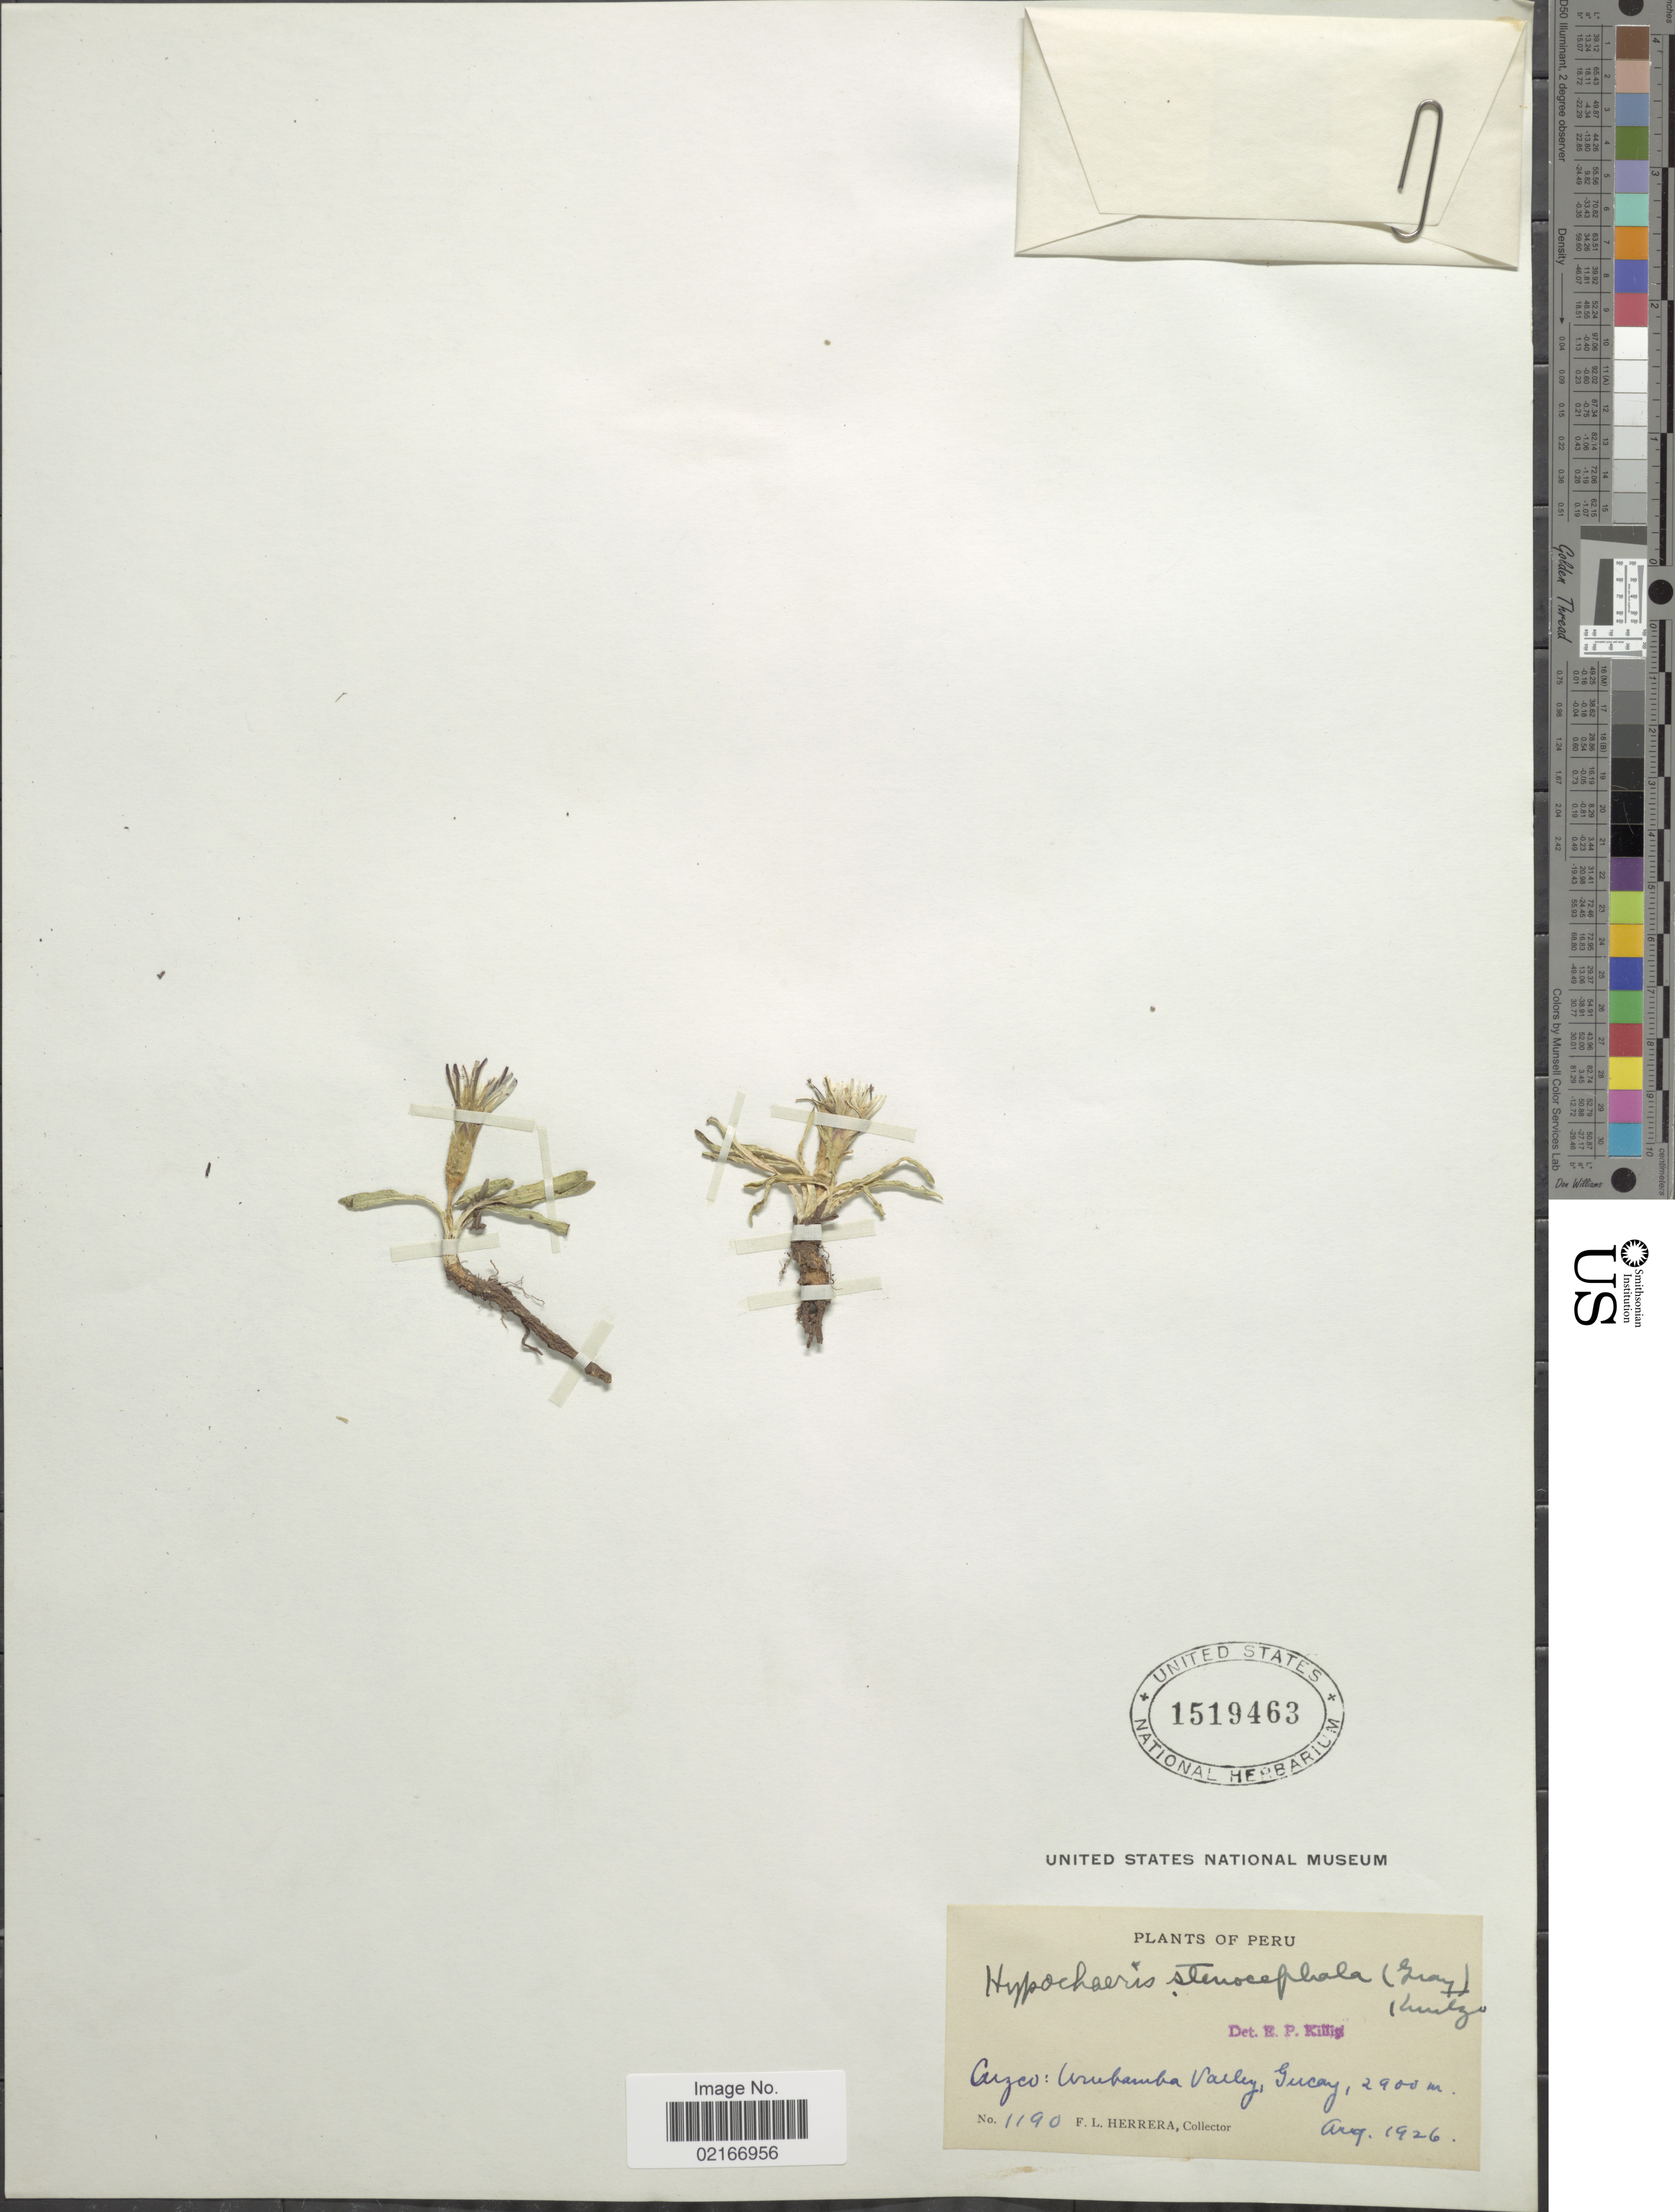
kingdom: Plantae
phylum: Tracheophyta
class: Magnoliopsida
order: Asterales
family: Asteraceae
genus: Hypochaeris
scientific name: Hypochaeris taraxacoides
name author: Ball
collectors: F. L. Herrera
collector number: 1190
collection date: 1926-08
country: Peru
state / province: Cusco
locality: Urubamba Valley, Yucay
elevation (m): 2900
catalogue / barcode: US 1519463